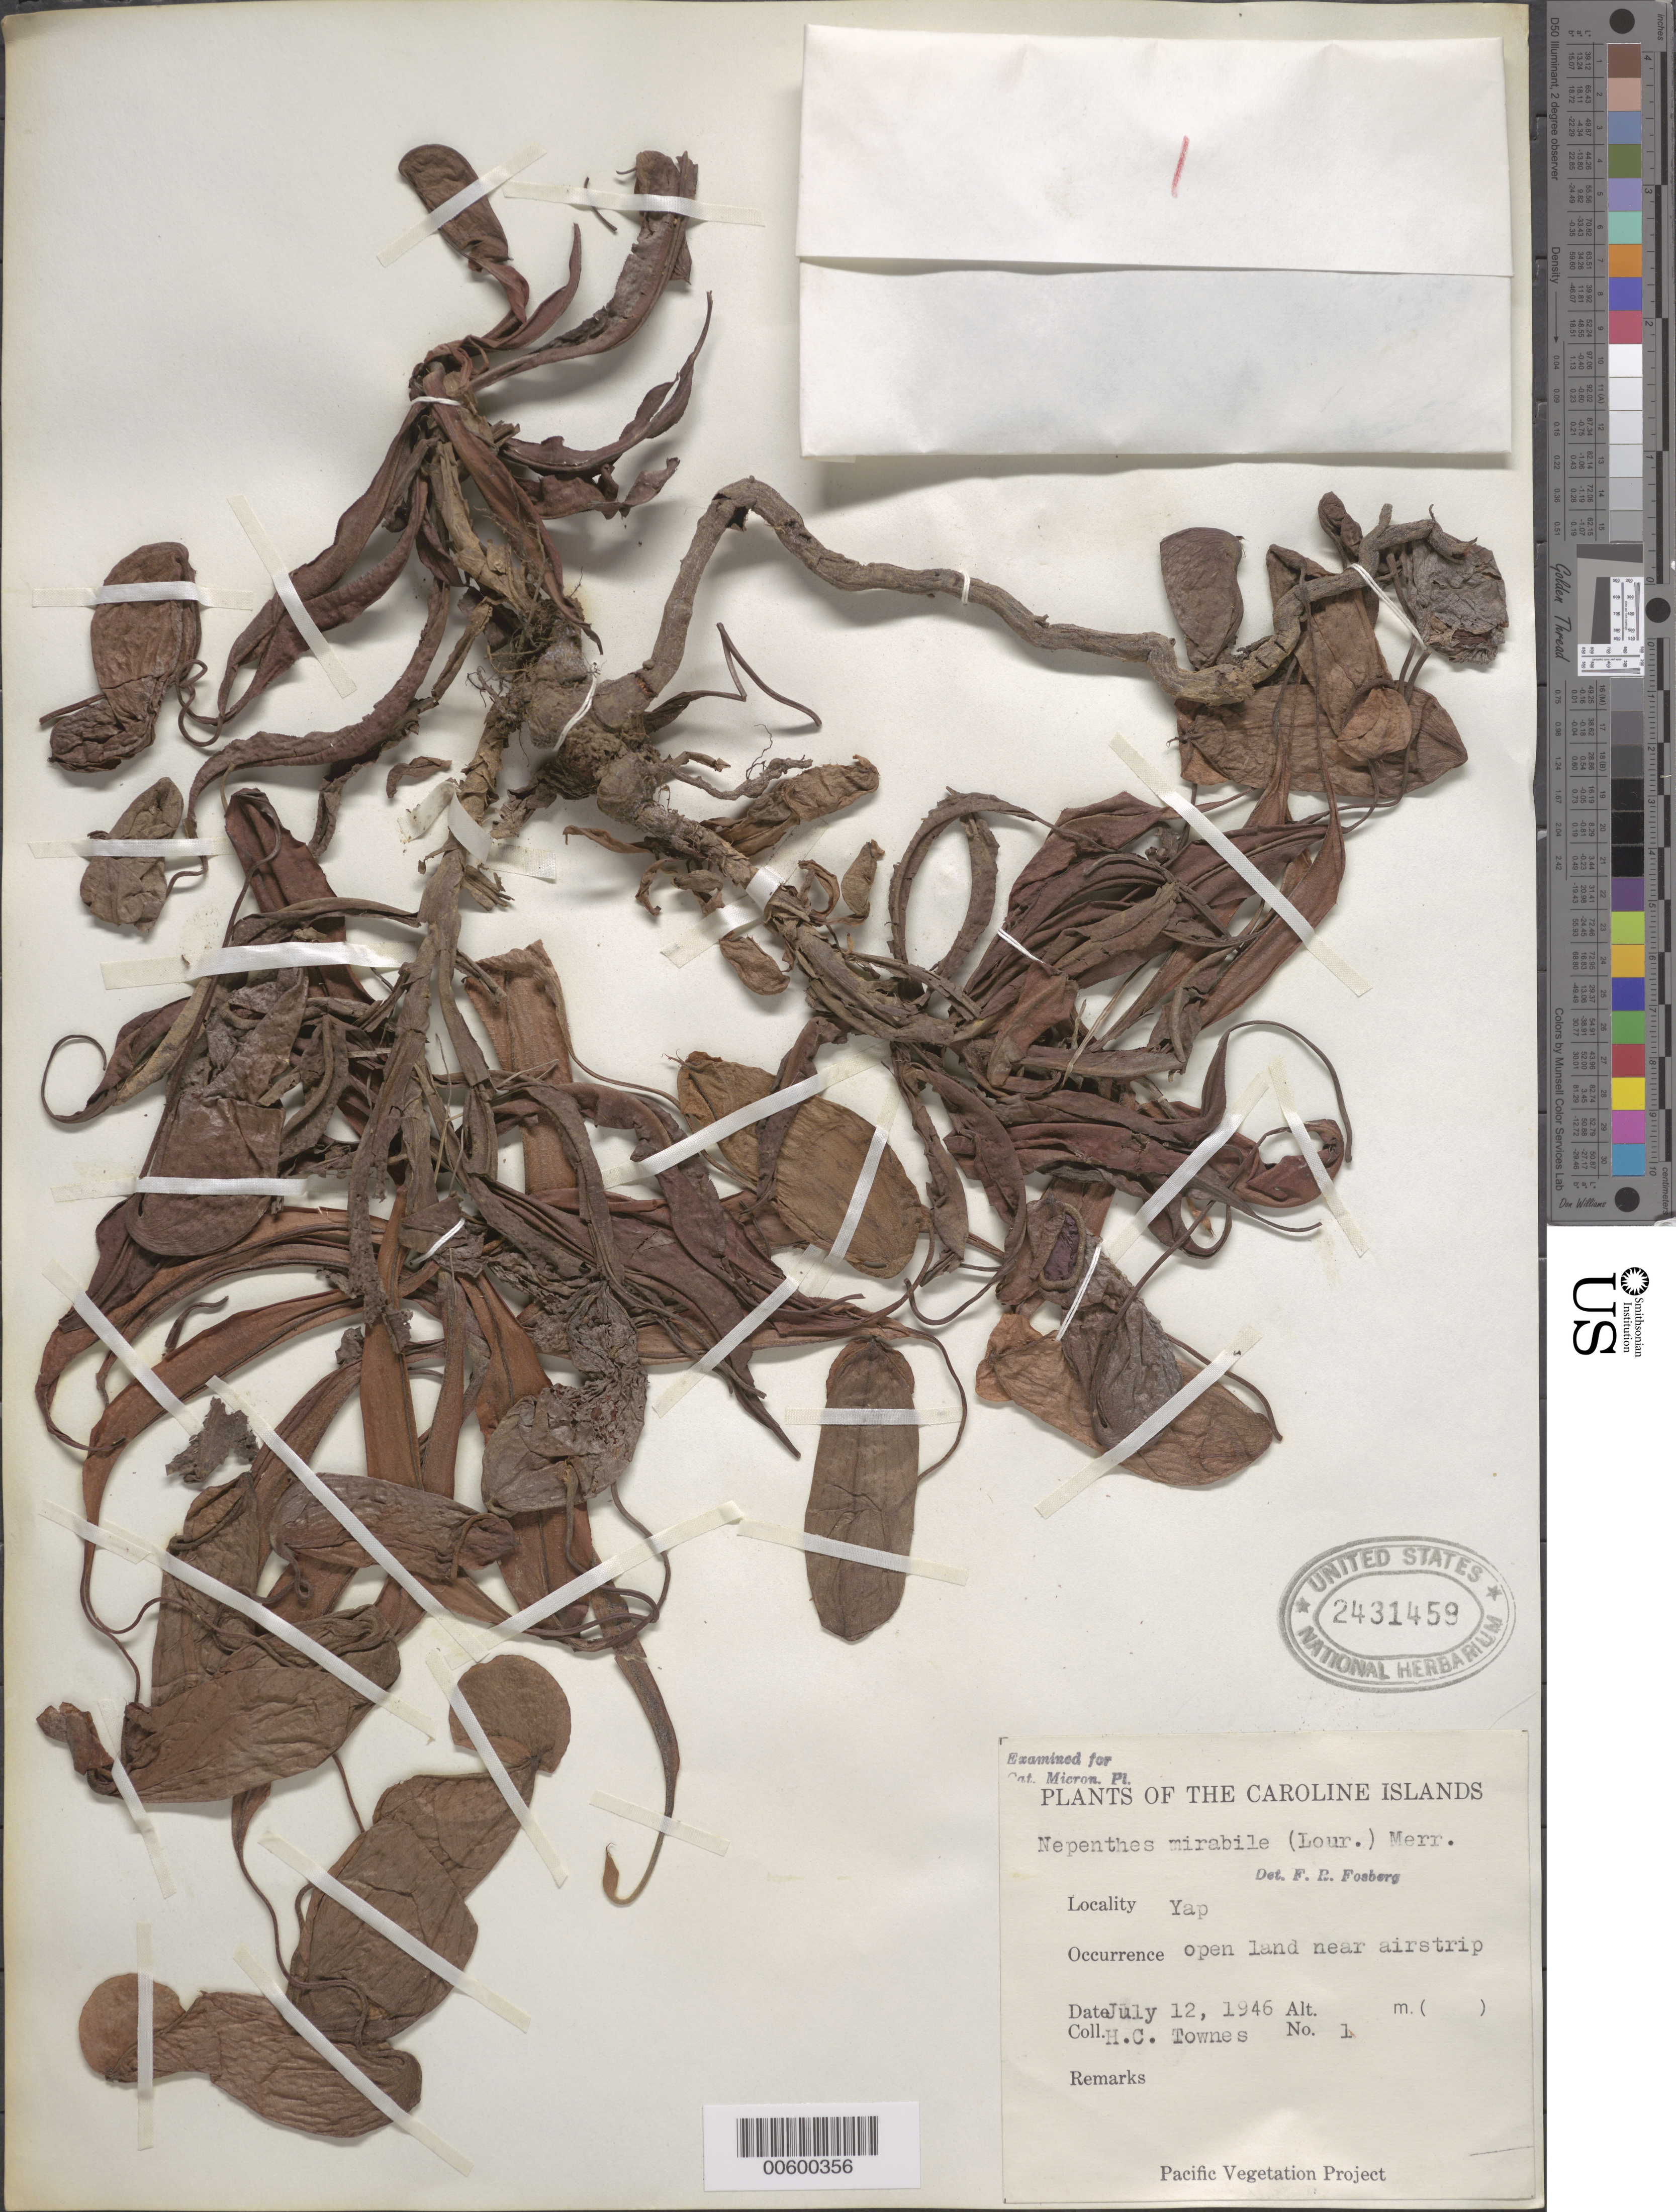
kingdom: Plantae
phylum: Tracheophyta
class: Magnoliopsida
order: Caryophyllales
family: Nepenthaceae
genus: Nepenthes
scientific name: Nepenthes mirabilis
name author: (Lour.) Druce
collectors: H. Townes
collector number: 1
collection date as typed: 12 Jul 1946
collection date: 1946-07-12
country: Micronesia, Federated States of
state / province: Yap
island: Yap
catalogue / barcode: US 2431459